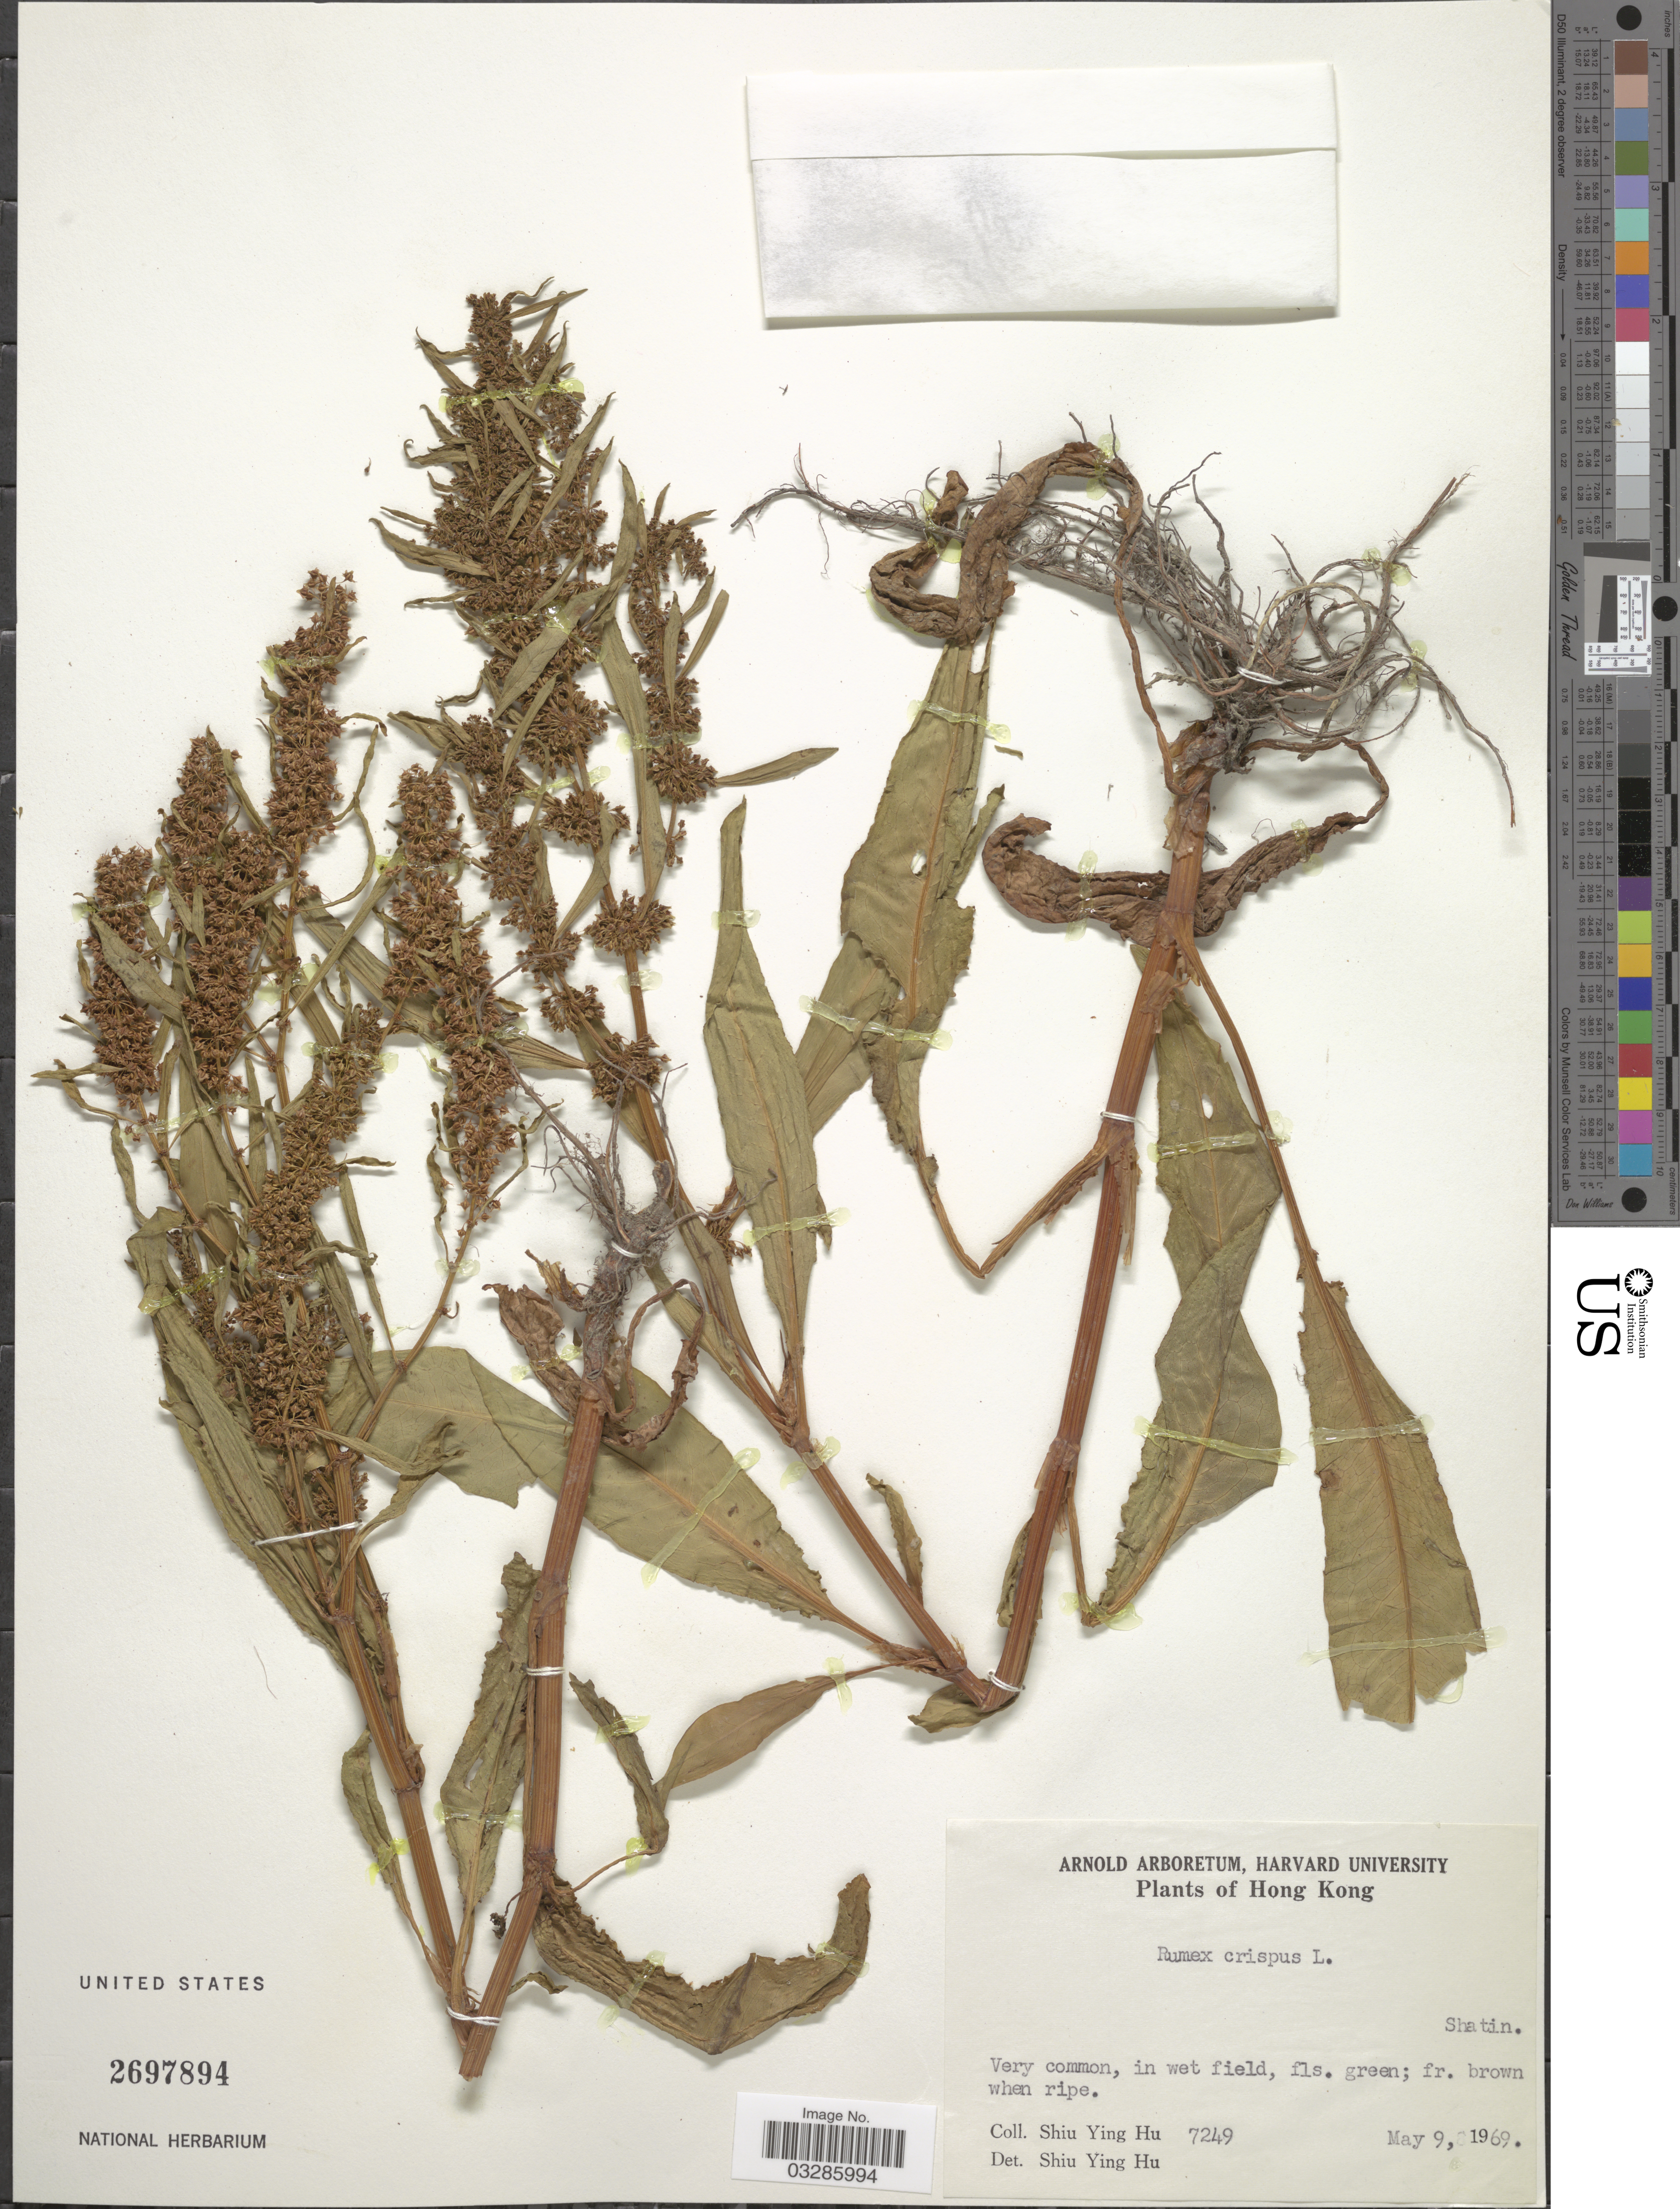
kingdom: Plantae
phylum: Tracheophyta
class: Magnoliopsida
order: Caryophyllales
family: Polygonaceae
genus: Rumex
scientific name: Rumex crispus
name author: L.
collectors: S. Y. Hu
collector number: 7249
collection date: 1969-05-09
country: China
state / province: Hong Kong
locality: Shatin.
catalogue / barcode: US 2697894